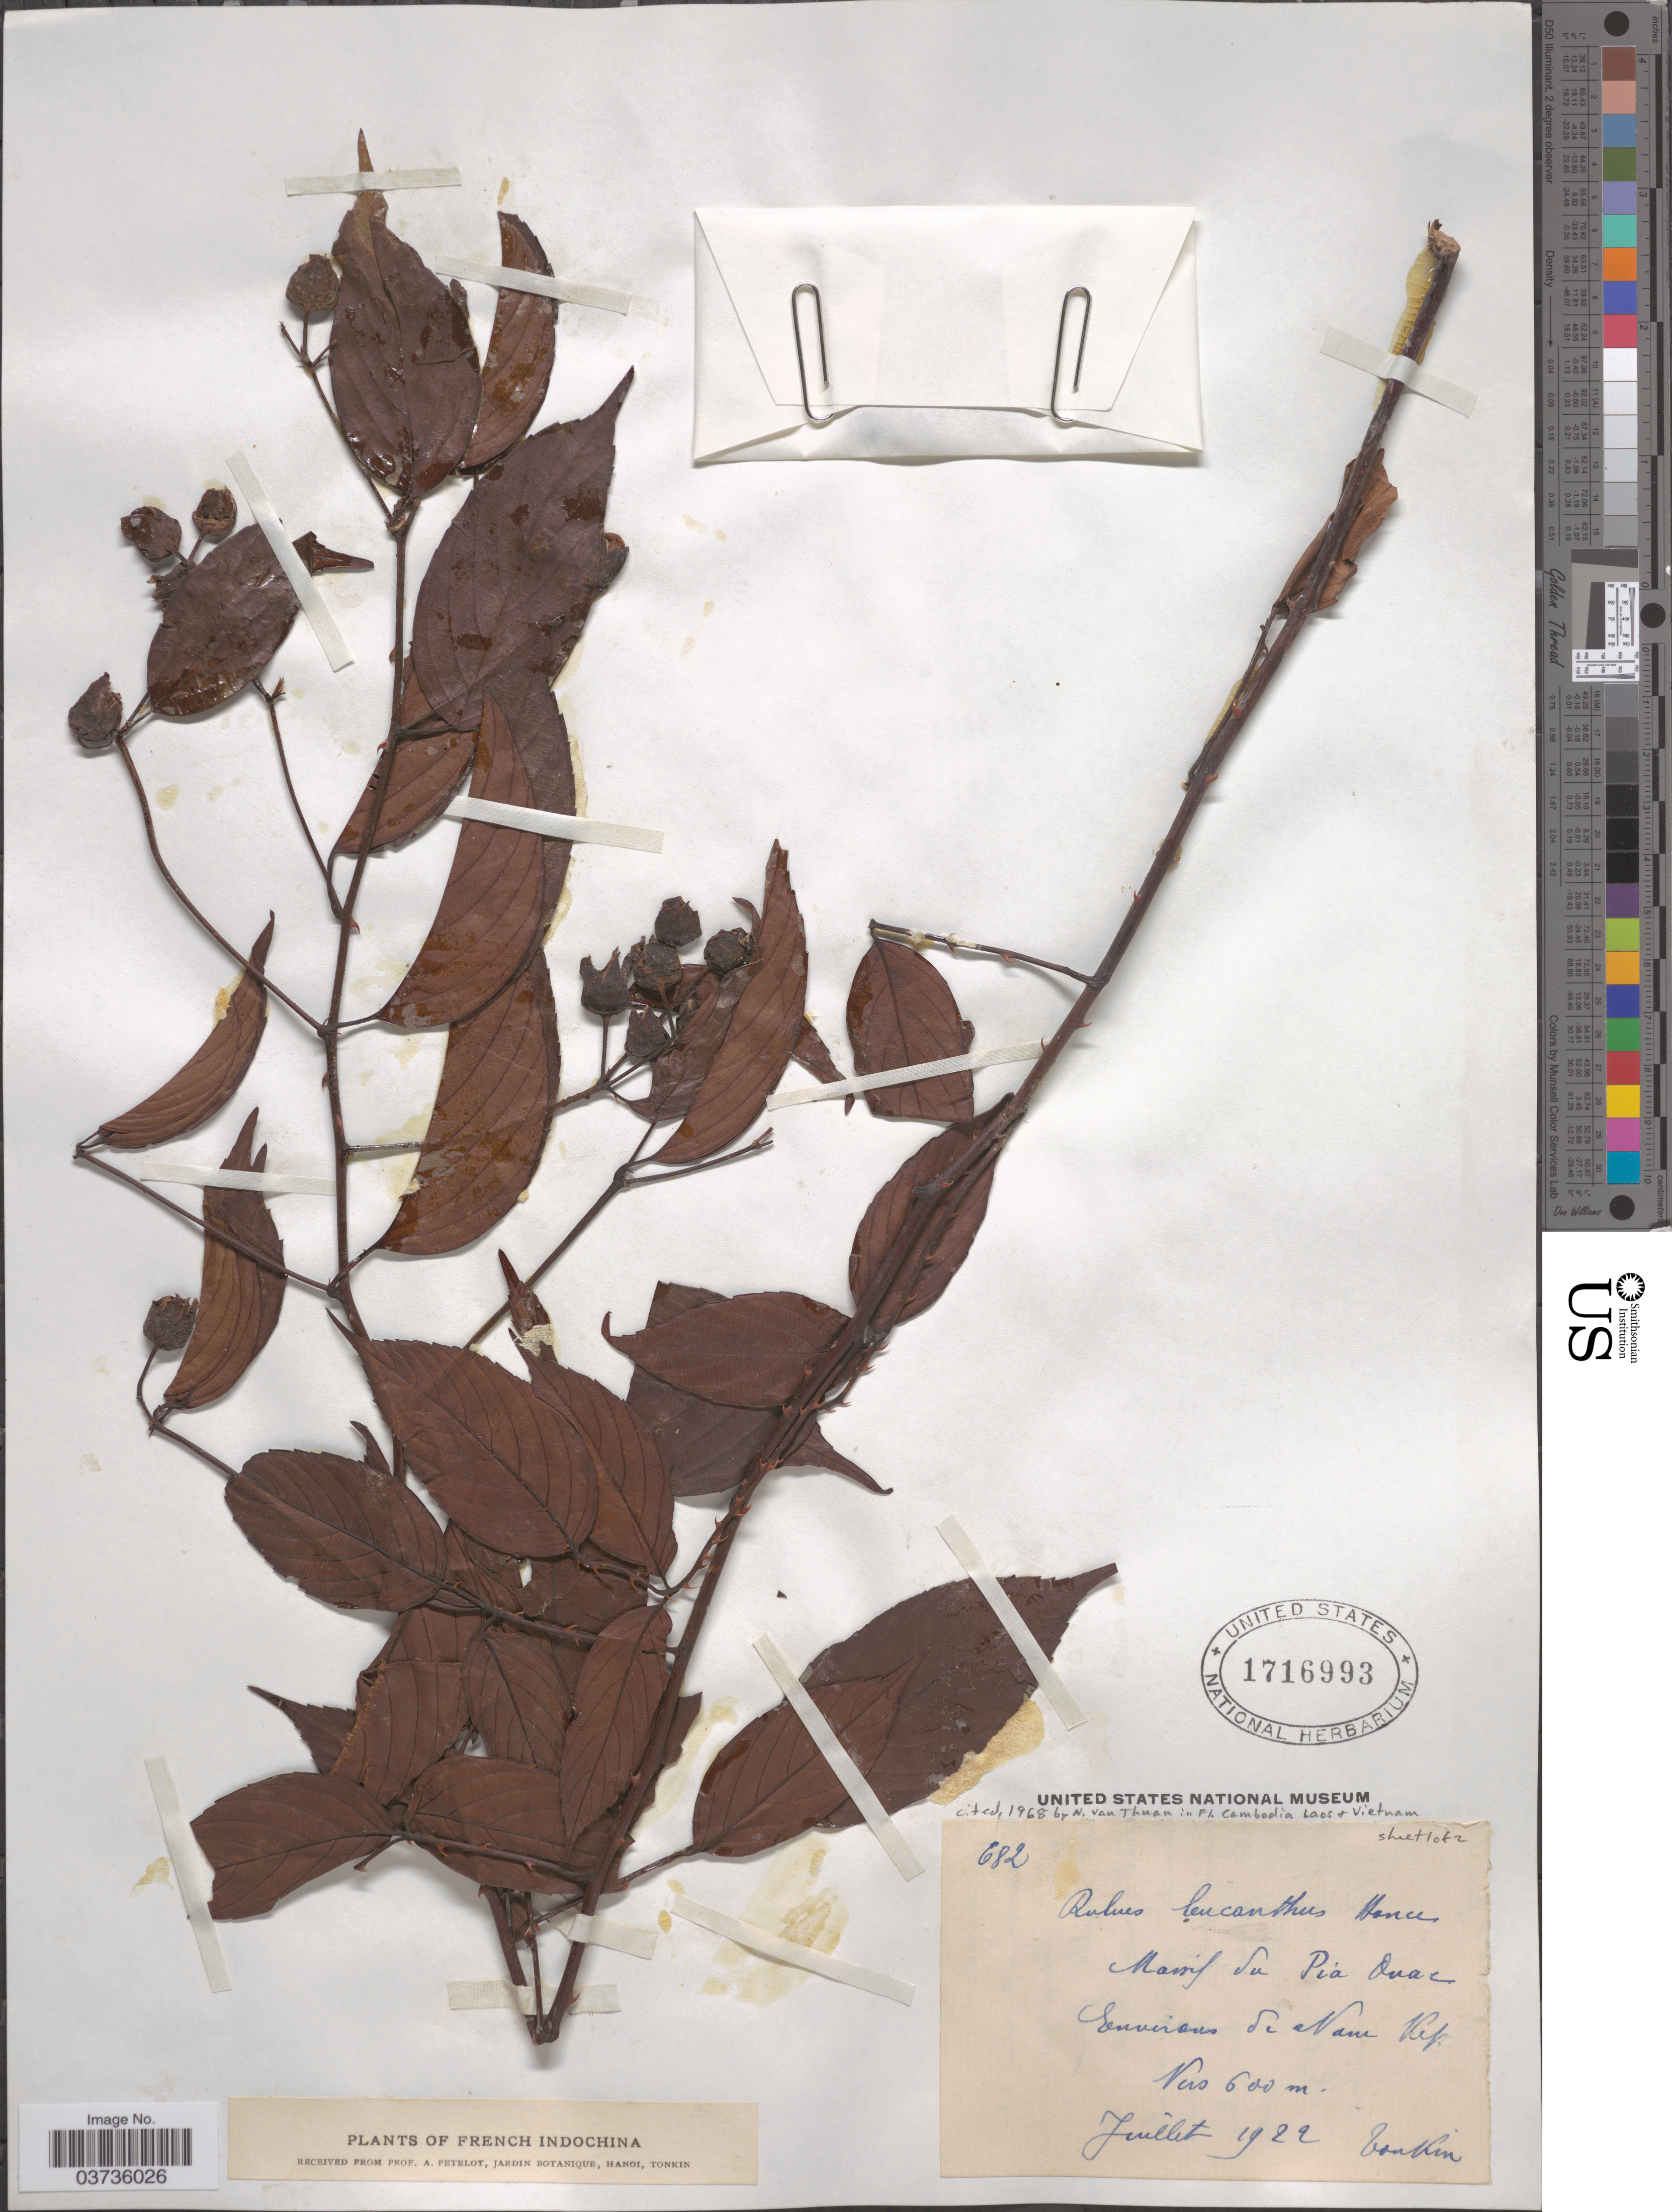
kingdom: Plantae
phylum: Tracheophyta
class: Magnoliopsida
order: Rosales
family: Rosaceae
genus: Rubus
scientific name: Rubus leucanthus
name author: Hance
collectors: P. A. Pételot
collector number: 682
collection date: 1922-07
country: Vietnam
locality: French Indochina. Massif du Pia Ouac. Environs de Nam Kip.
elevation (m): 600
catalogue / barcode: US 1716993